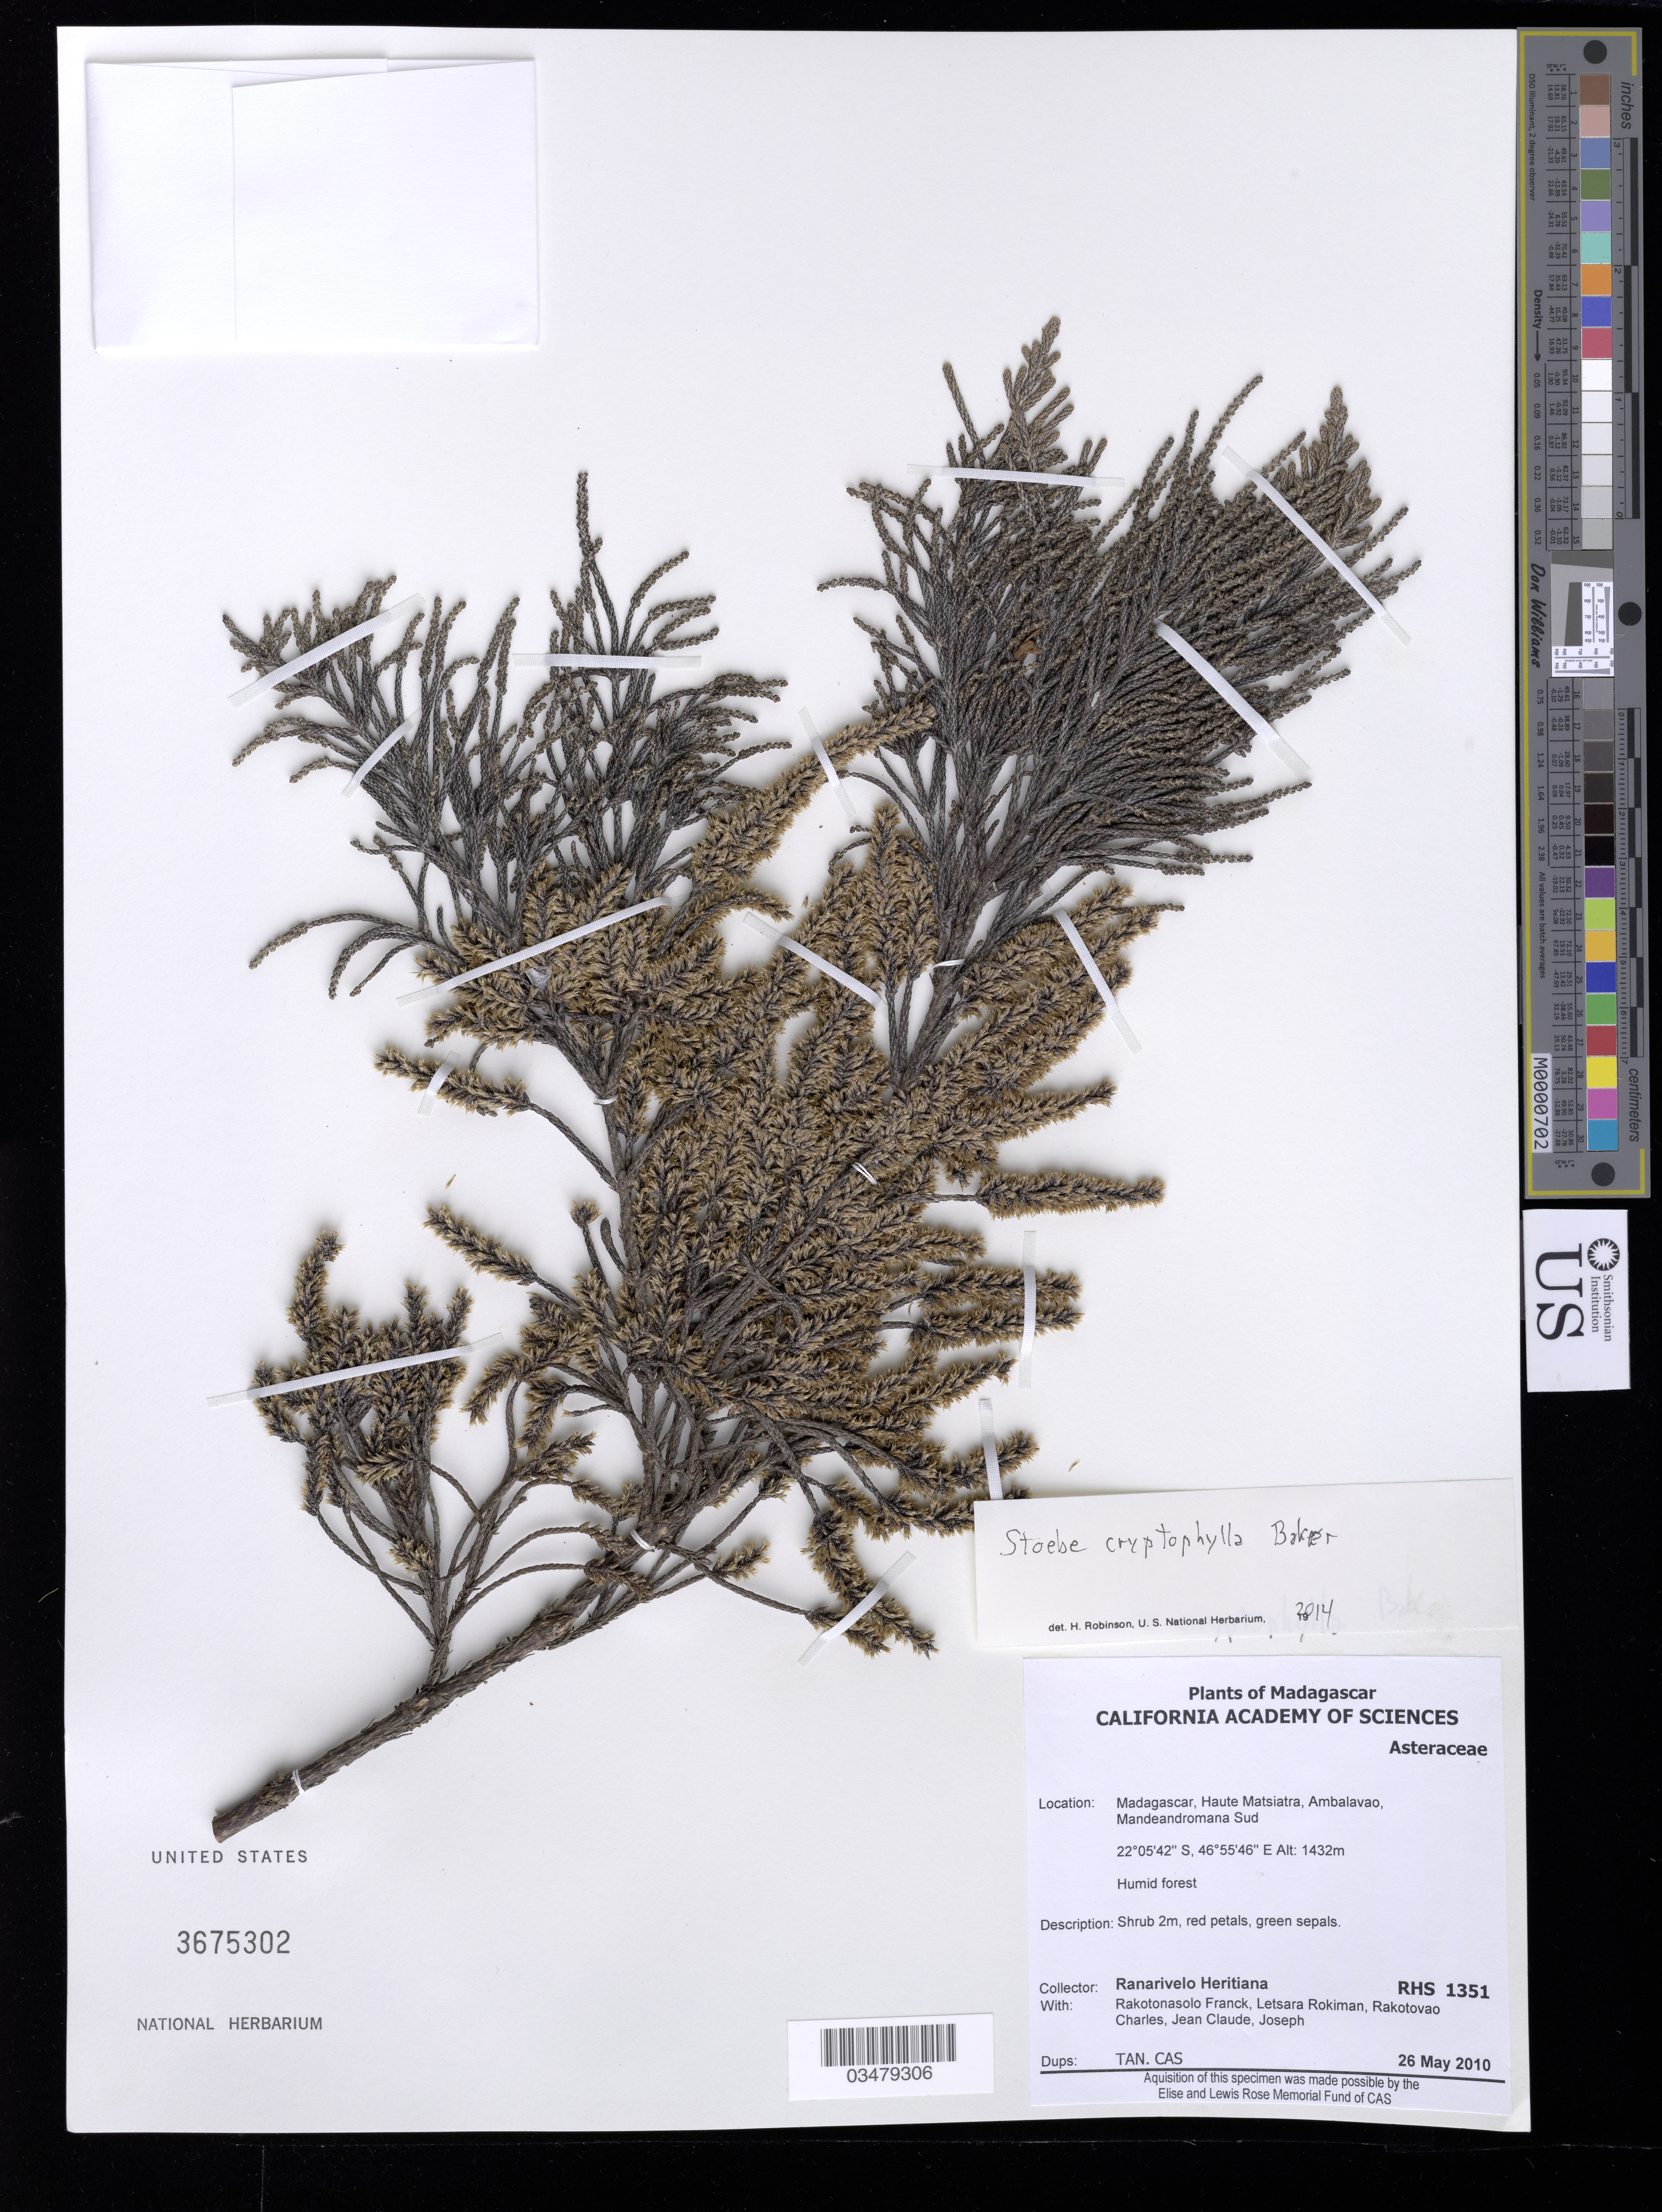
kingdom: Plantae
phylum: Tracheophyta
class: Magnoliopsida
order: Asterales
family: Asteraceae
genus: Stoebe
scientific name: Stoebe cryptophylla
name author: Baker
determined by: Robinson, Harold E., (US)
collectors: R. Heritiana, F. Rakotonasolo, L. Rokiman, C. Rakotovao & et al.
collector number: RHS 1351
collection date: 2010-05-26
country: Madagascar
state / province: Haute Matsiatra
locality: Ambalavao, Mandeandromana Sud.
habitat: Humid forest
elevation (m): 1432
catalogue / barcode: US 3675302